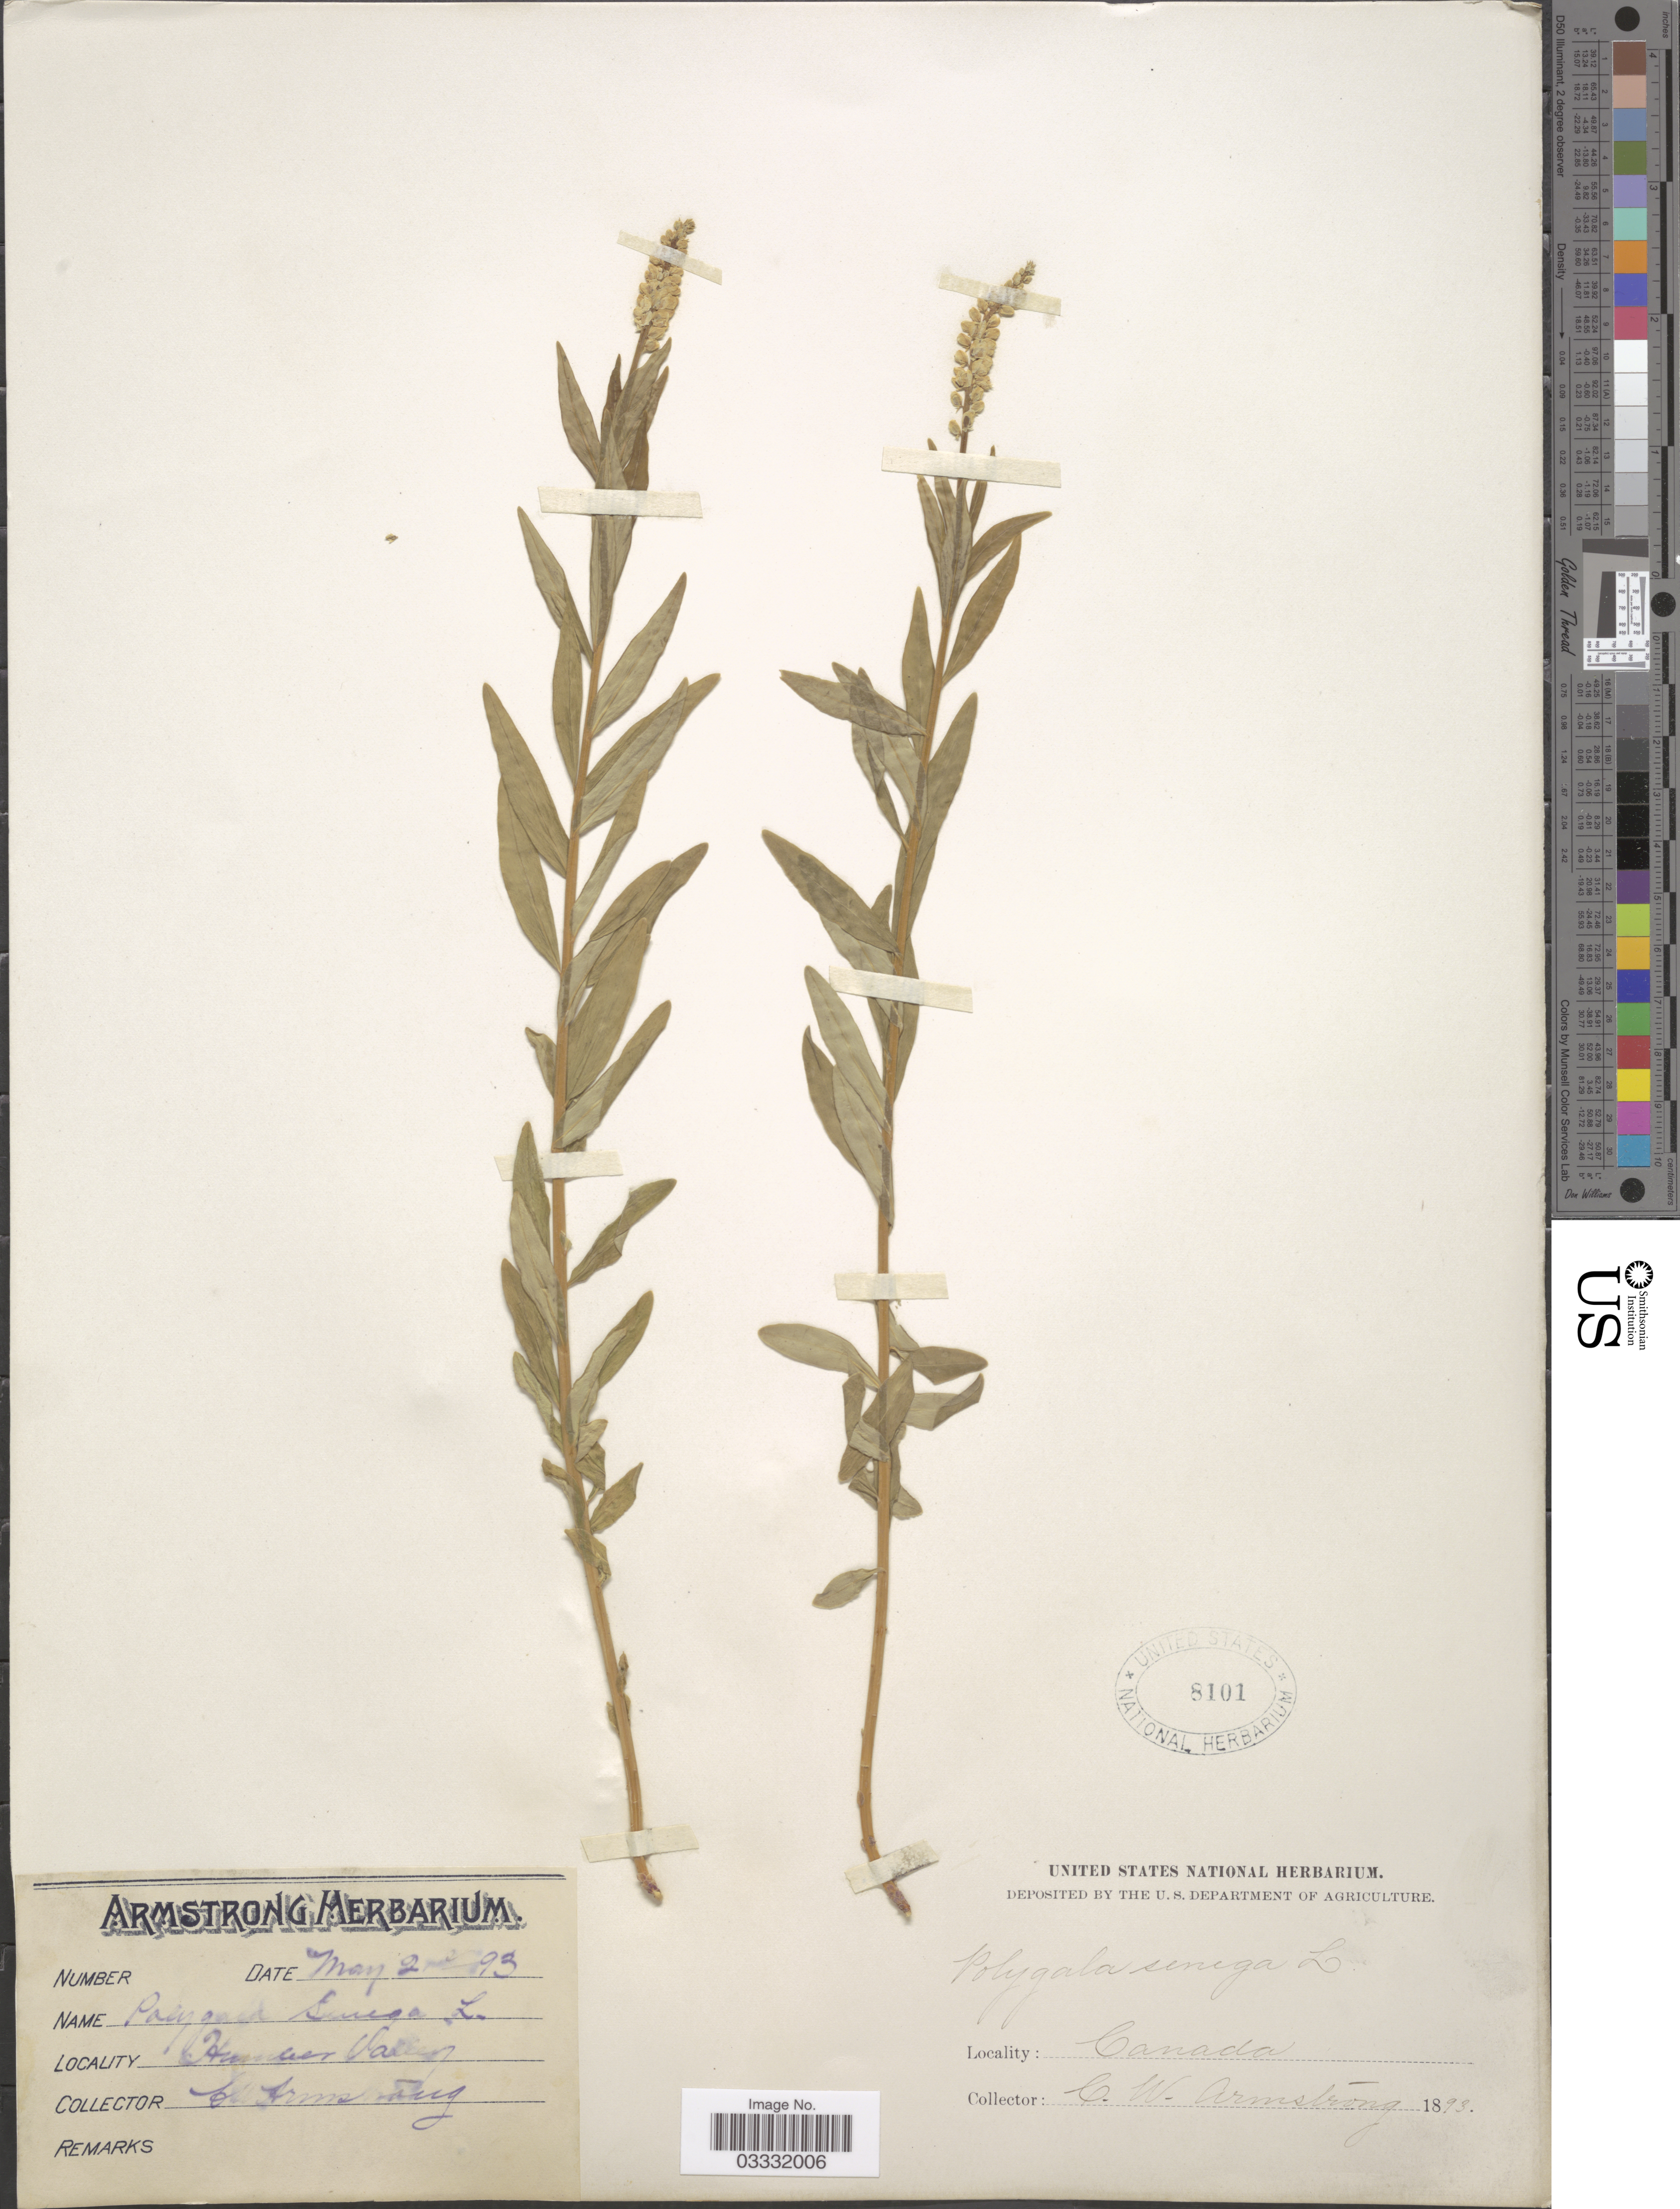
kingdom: Plantae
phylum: Tracheophyta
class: Magnoliopsida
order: Fabales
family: Polygalaceae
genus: Polygala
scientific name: Polygala senega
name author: L.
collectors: C. W. Armstrong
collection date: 1893-05-02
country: Canada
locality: Humber Valley.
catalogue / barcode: US 8101